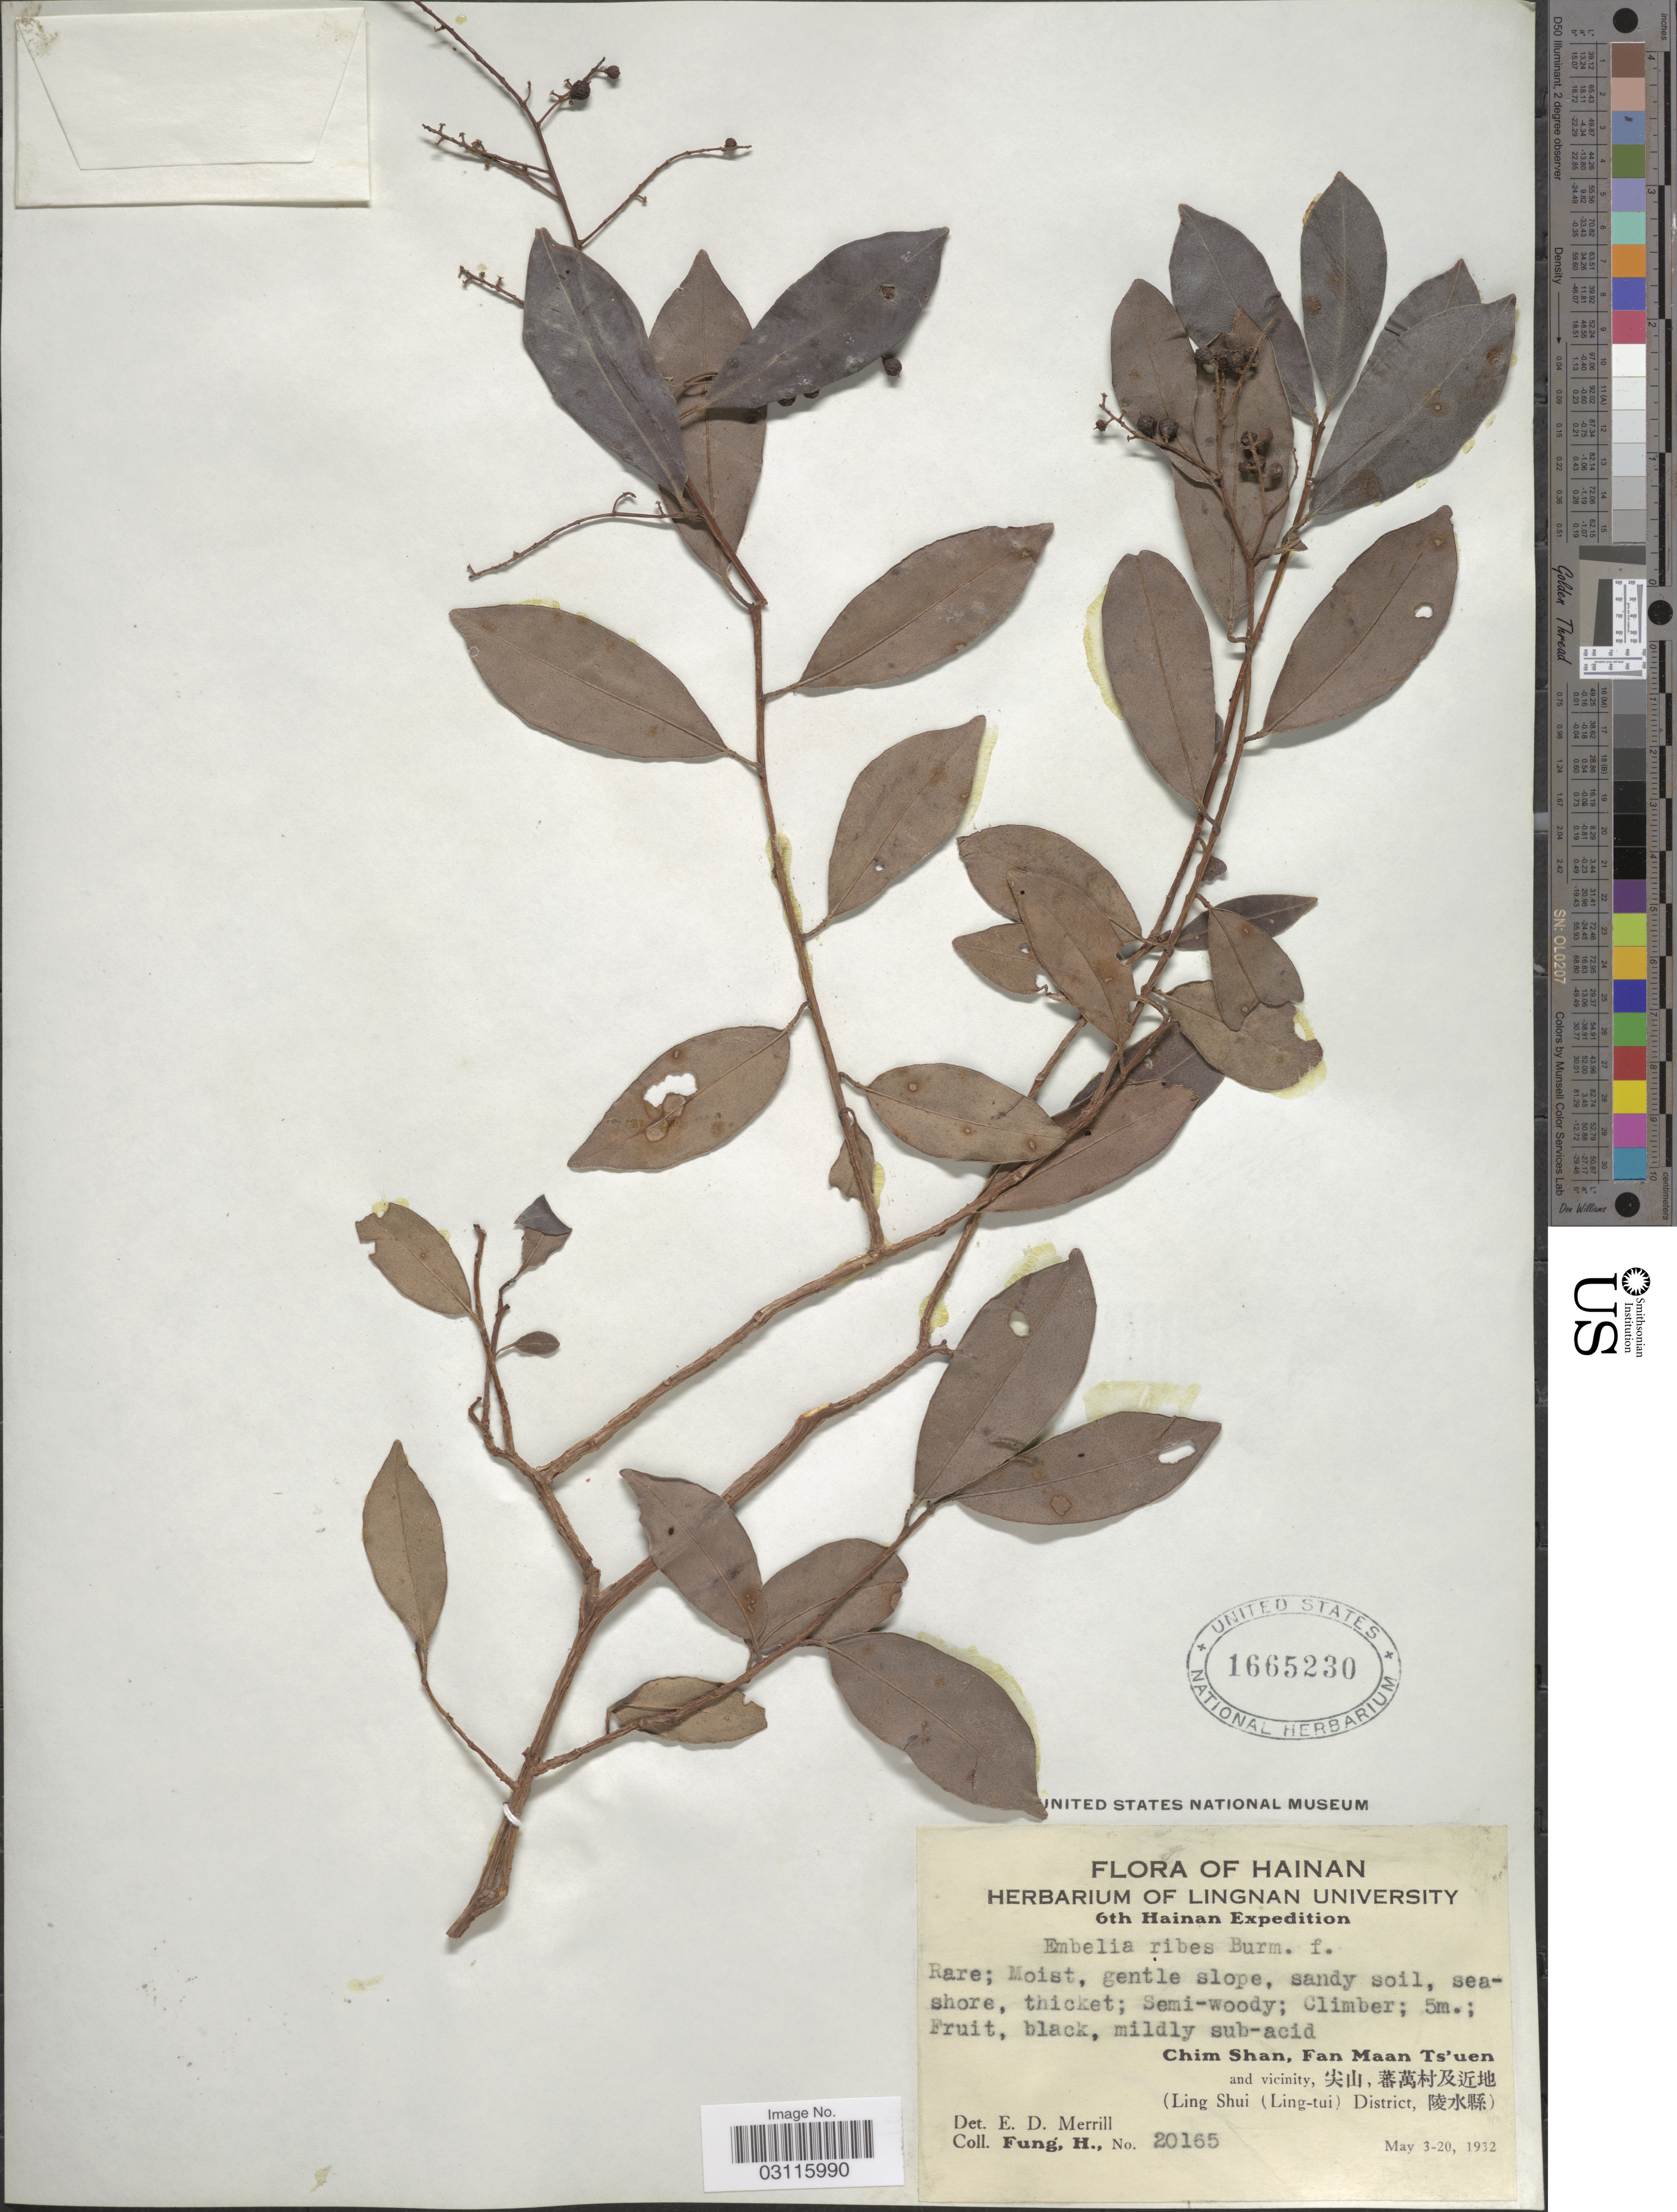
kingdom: Plantae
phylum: Tracheophyta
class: Magnoliopsida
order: Ericales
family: Primulaceae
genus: Embelia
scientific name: Embelia ribes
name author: Burm. f.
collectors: H. Fung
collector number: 20165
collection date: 1932-05-03/1932-05-20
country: China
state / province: Hainan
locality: Chim Shan, Fan Maan Ts'uen and vicinity, X, X, (Ling Shui (Ling-tui) District, X).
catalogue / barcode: US 1665230